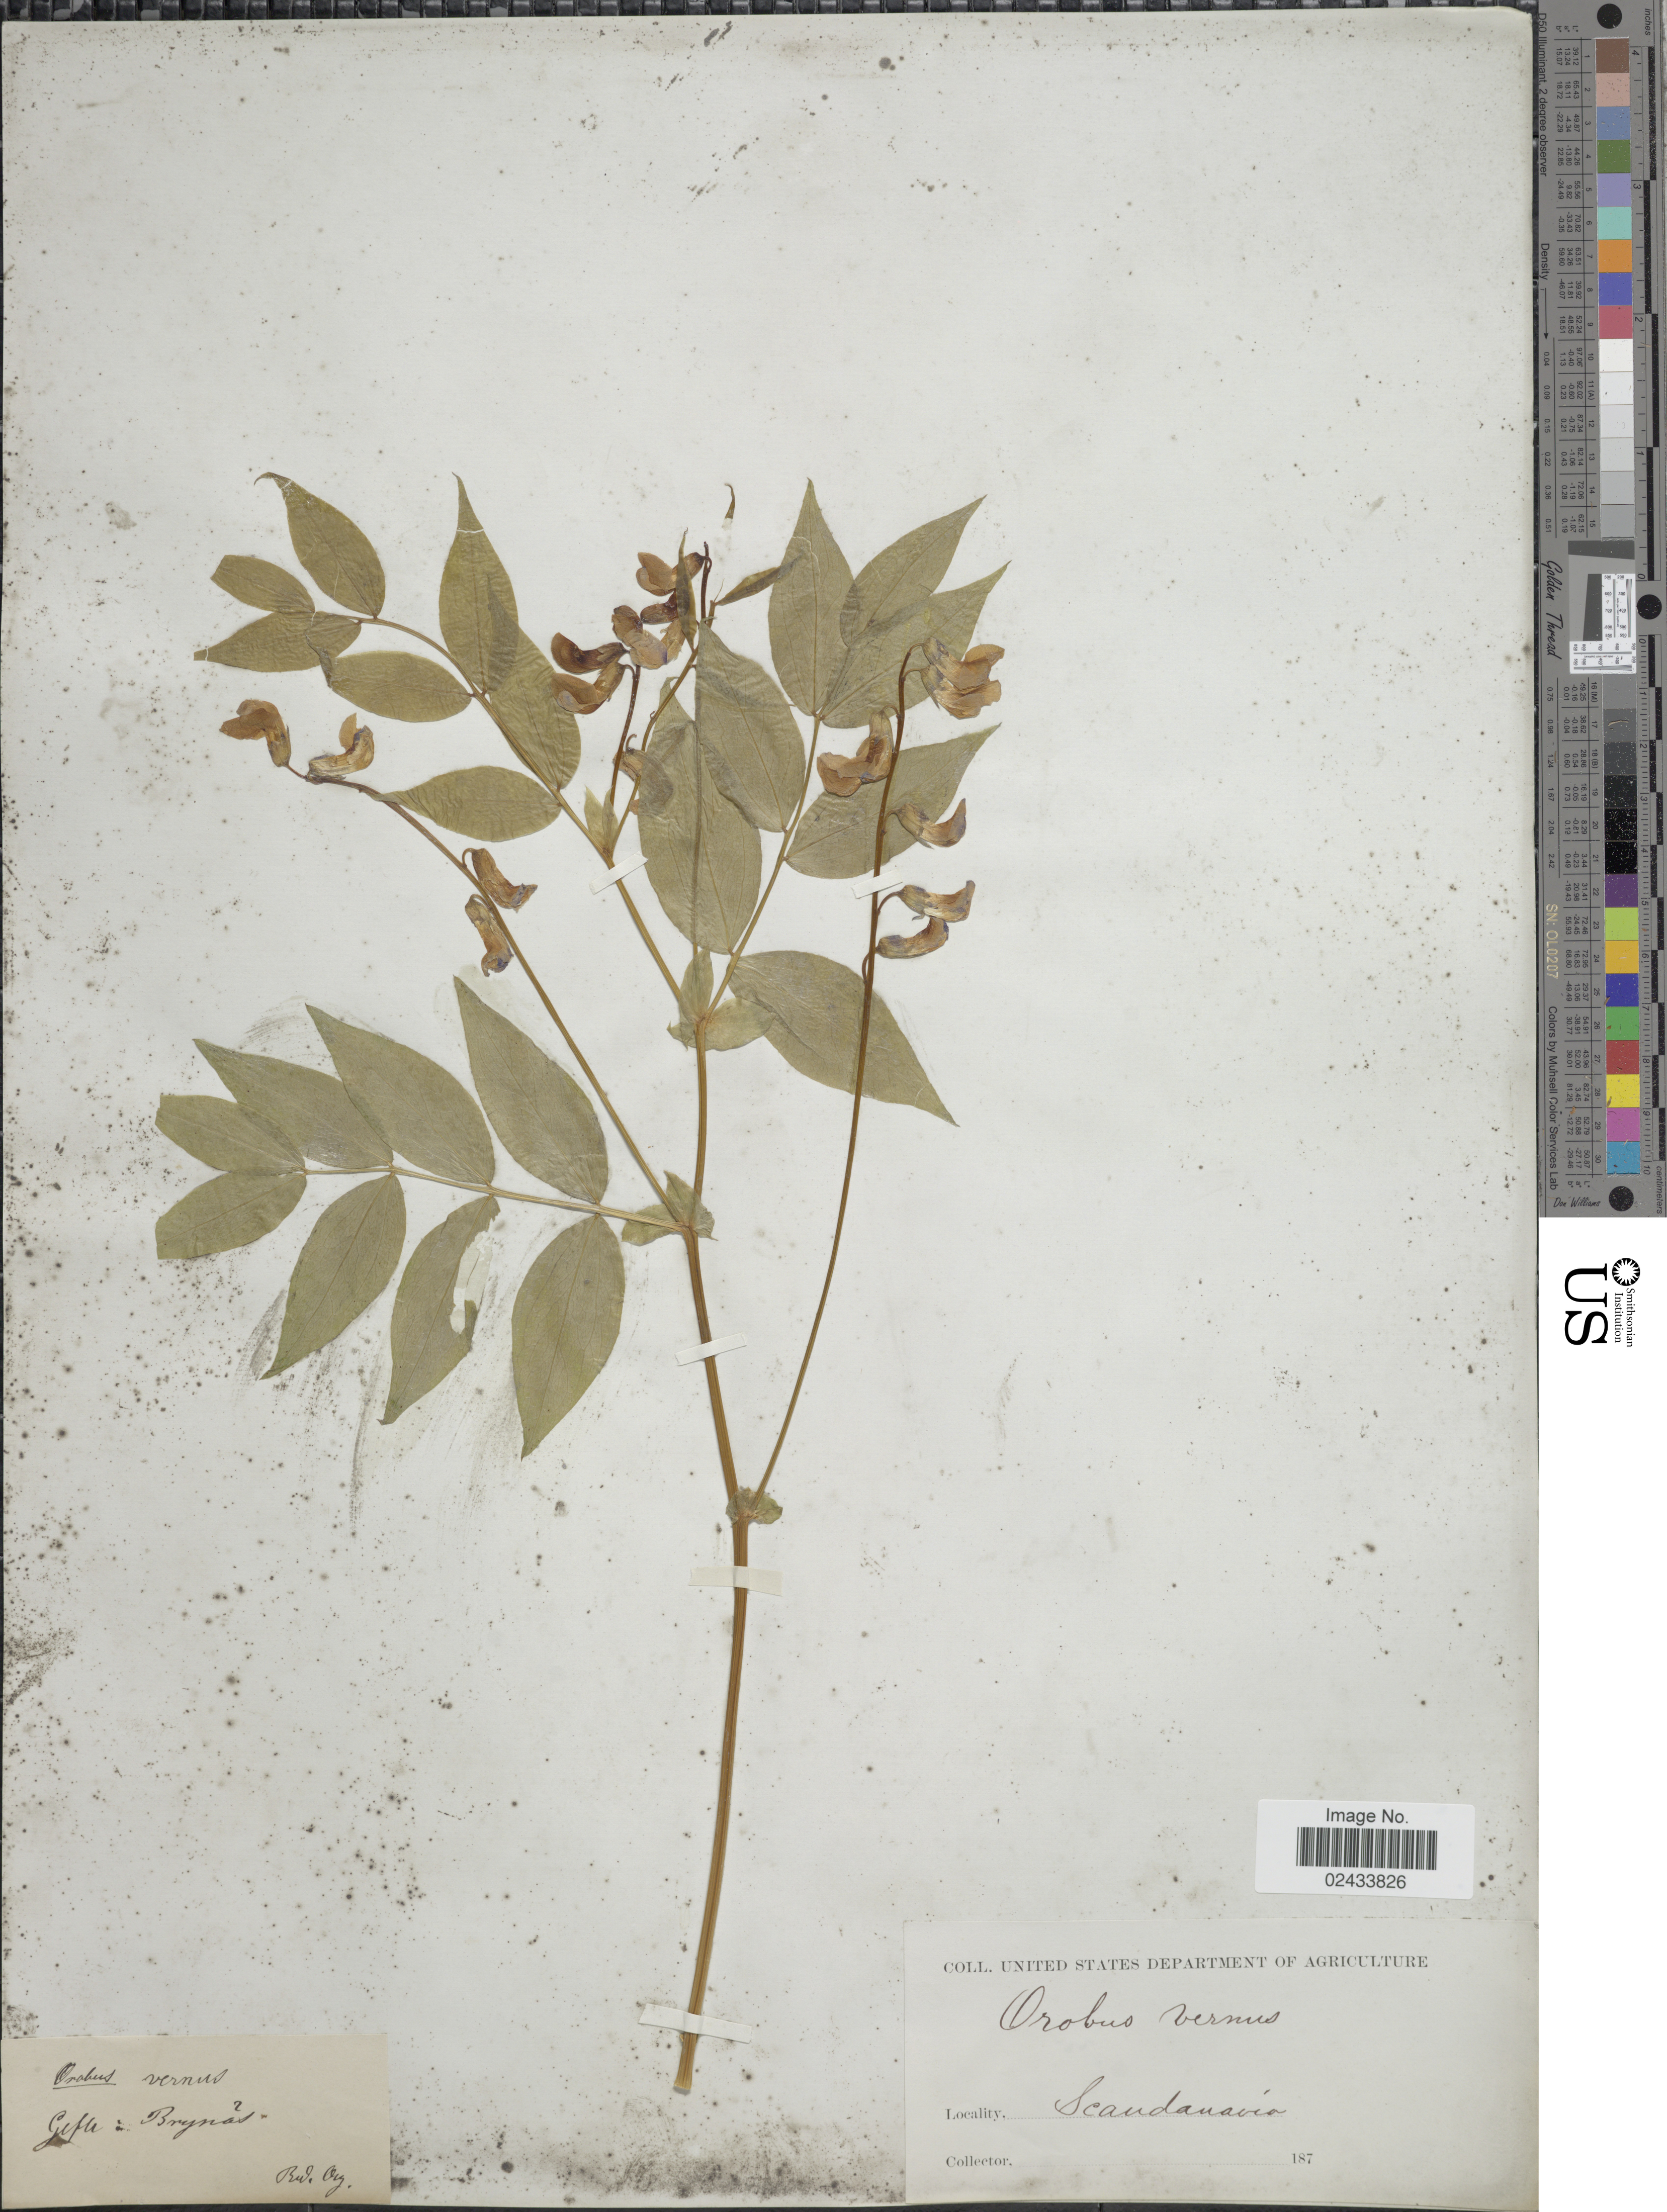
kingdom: Plantae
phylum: Tracheophyta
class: Magnoliopsida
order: Fabales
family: Fabaceae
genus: Lathyrus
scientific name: Lathyrus vernus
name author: (L.) Bernh.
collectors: R. Olg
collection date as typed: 187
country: Sweden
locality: Scandinavia, Gefle: Brynas